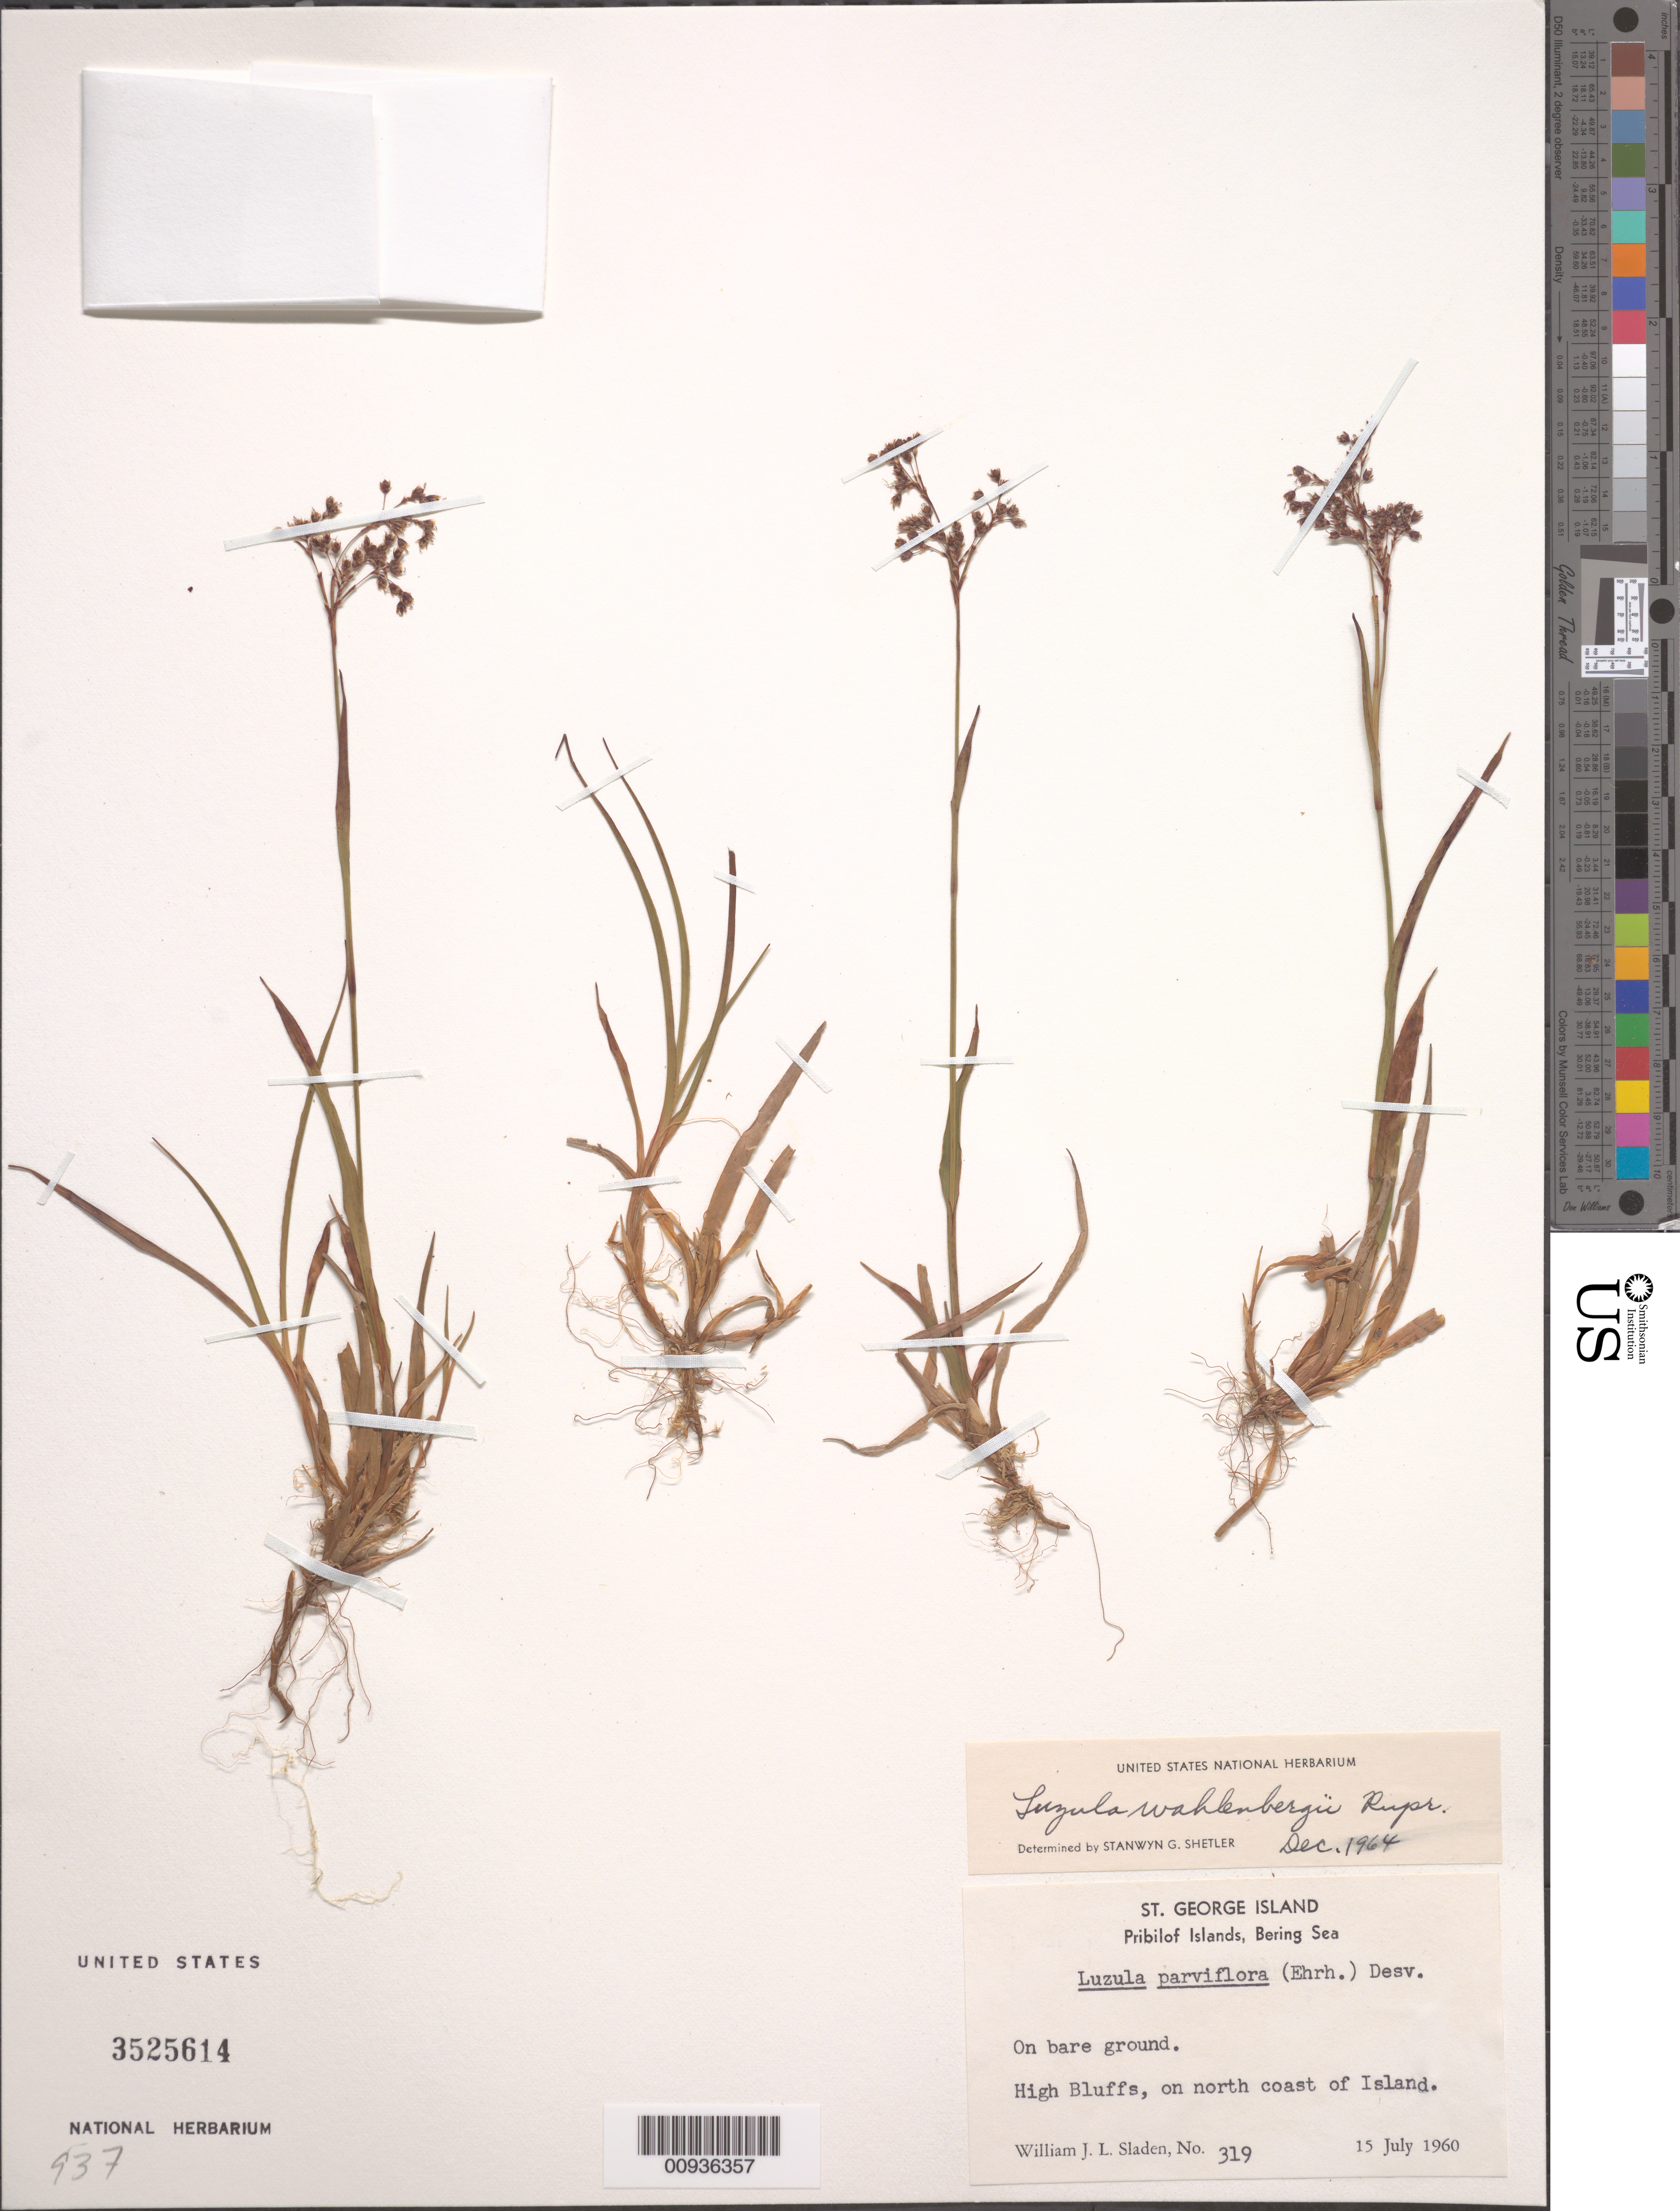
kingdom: Plantae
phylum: Tracheophyta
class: Liliopsida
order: Poales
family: Juncaceae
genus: Luzula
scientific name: Luzula wahlenbergii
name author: Rupr.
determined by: Shetler, Stanwyn G., (US), NMNH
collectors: W. Sladen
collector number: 319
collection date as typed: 15 Jul 1960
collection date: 1960-07-15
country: United States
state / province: Alaska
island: St. George Island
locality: St. George Island. High Bluffs, north coast of island., Bering Sea, Pribilof Islands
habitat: On bare ground.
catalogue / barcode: US 3525614